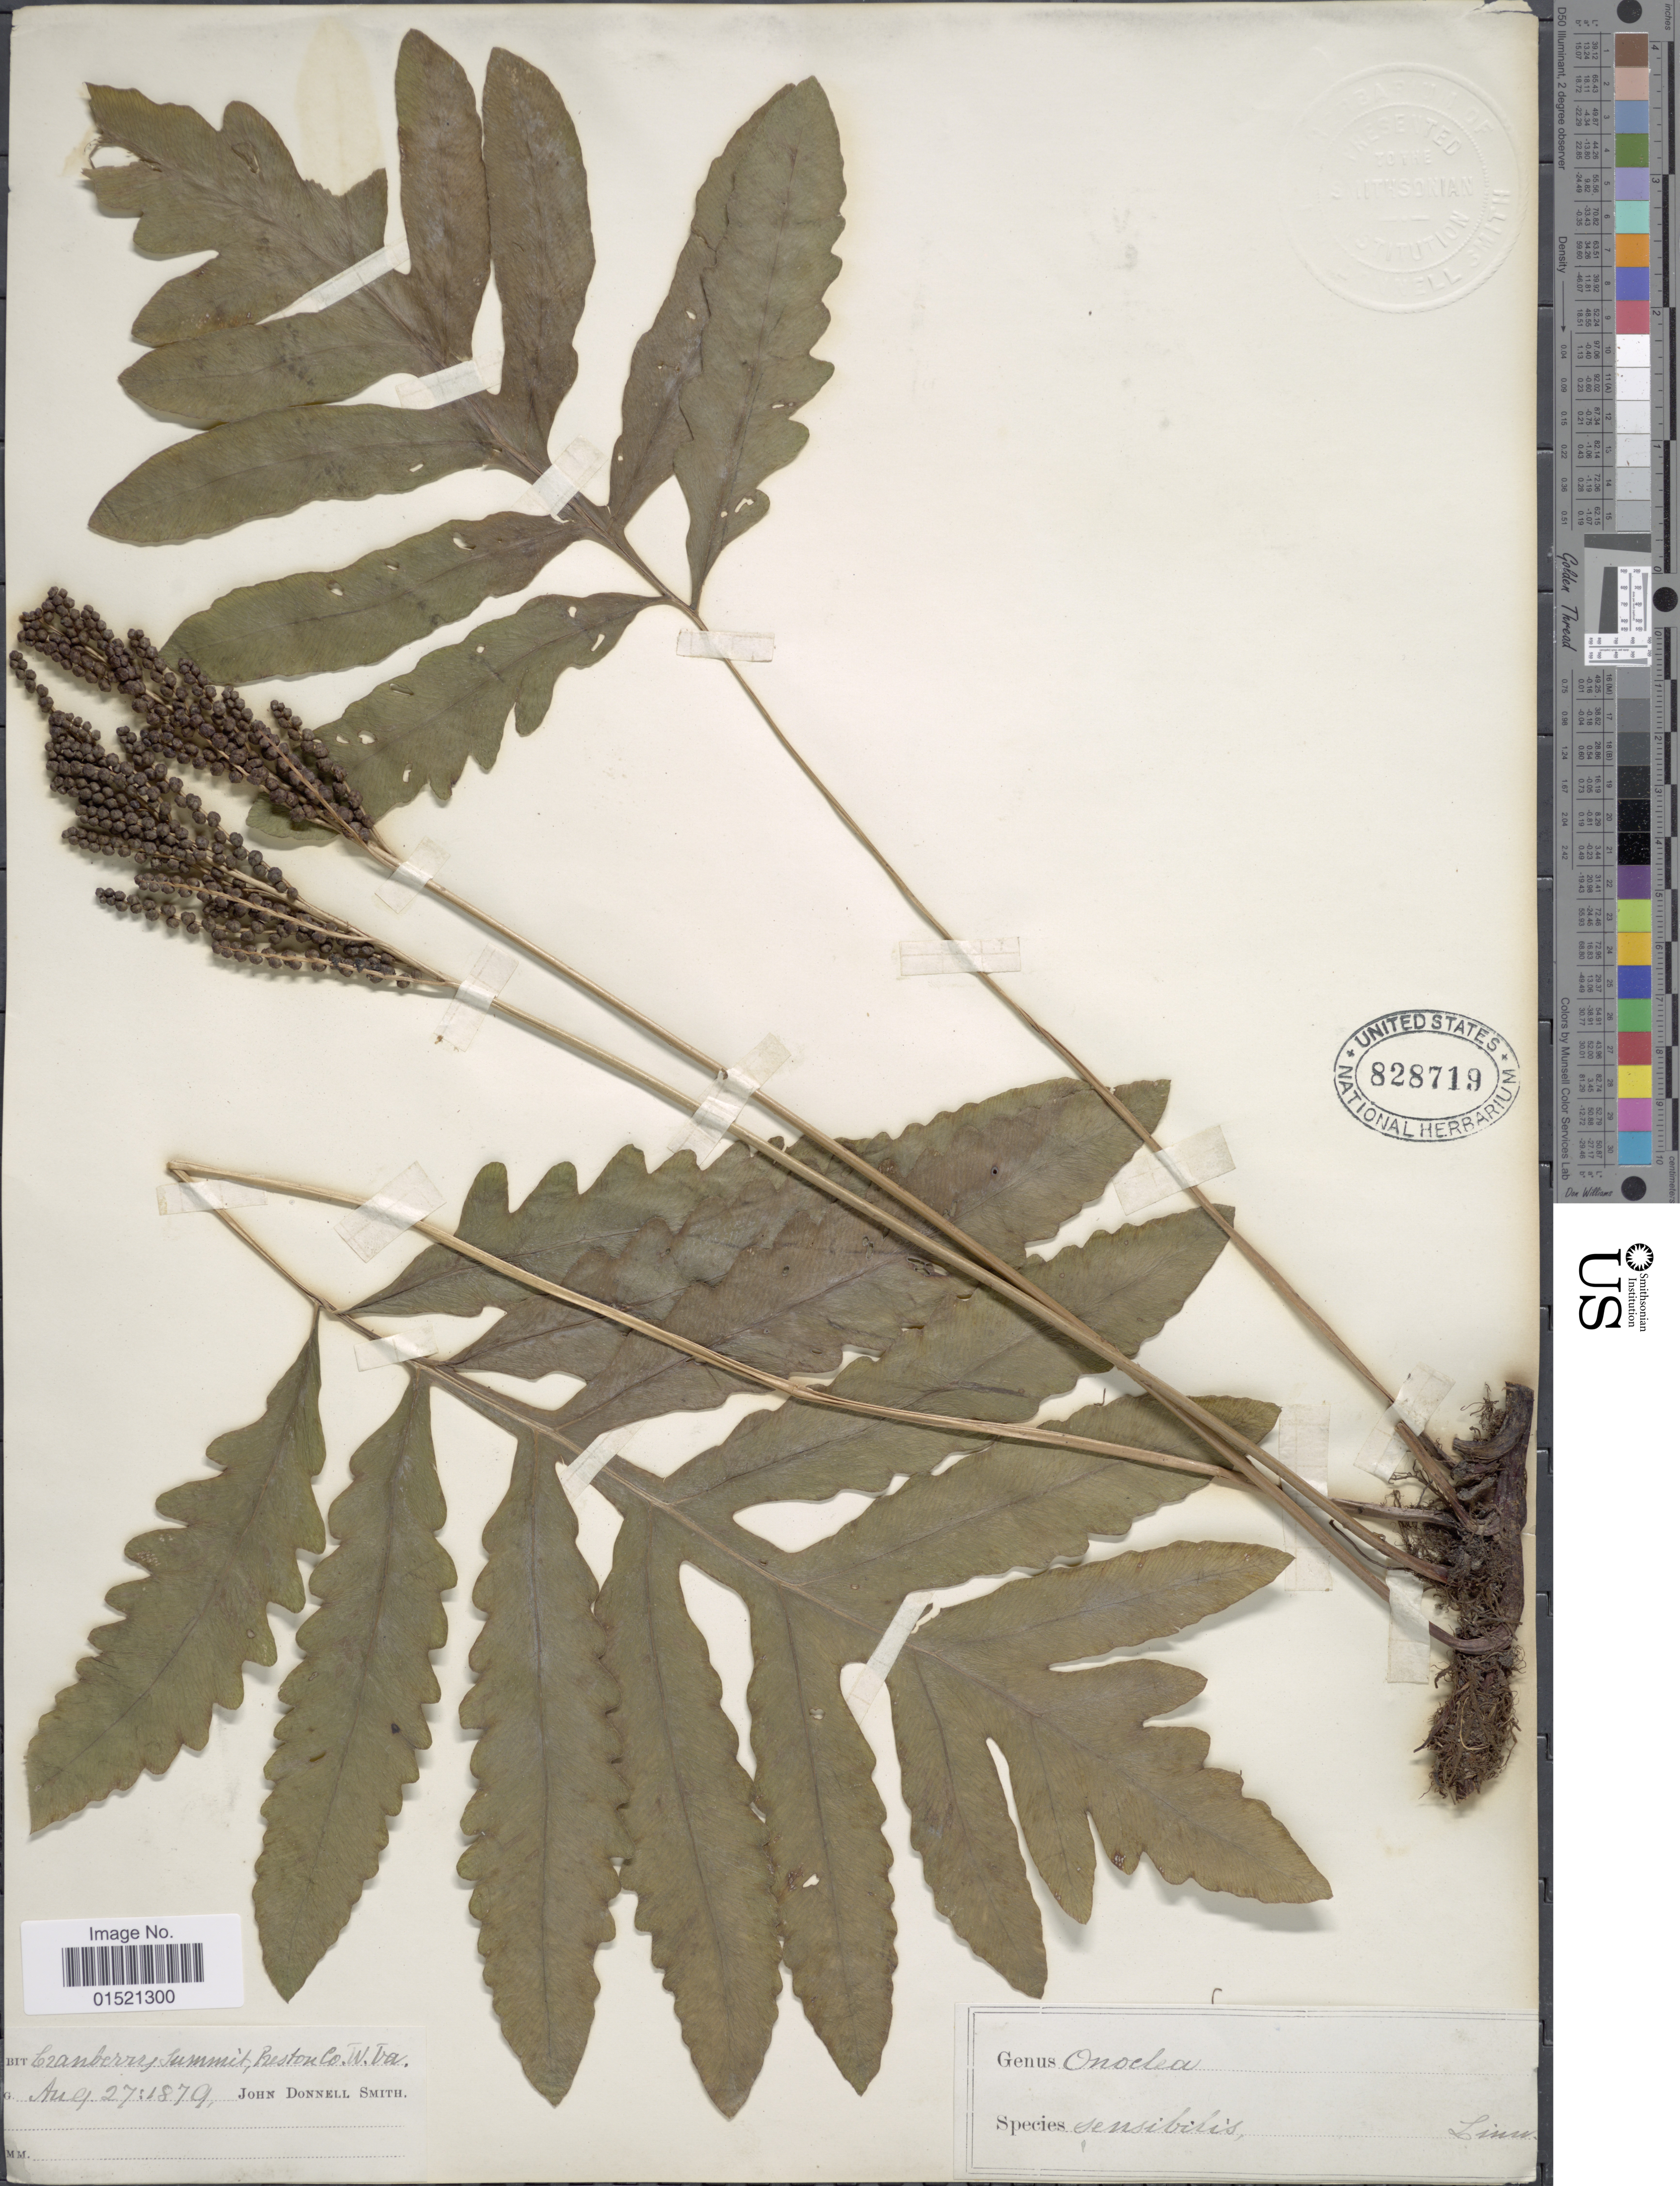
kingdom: Plantae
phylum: Tracheophyta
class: Polypodiopsida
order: Polypodiales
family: Onocleaceae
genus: Onoclea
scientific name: Onoclea sensibilis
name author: L.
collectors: J. Donnell Smith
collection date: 1879-08-27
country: United States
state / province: West Virginia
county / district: Preston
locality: Cranberry Summit, Preton Co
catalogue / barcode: US 828719